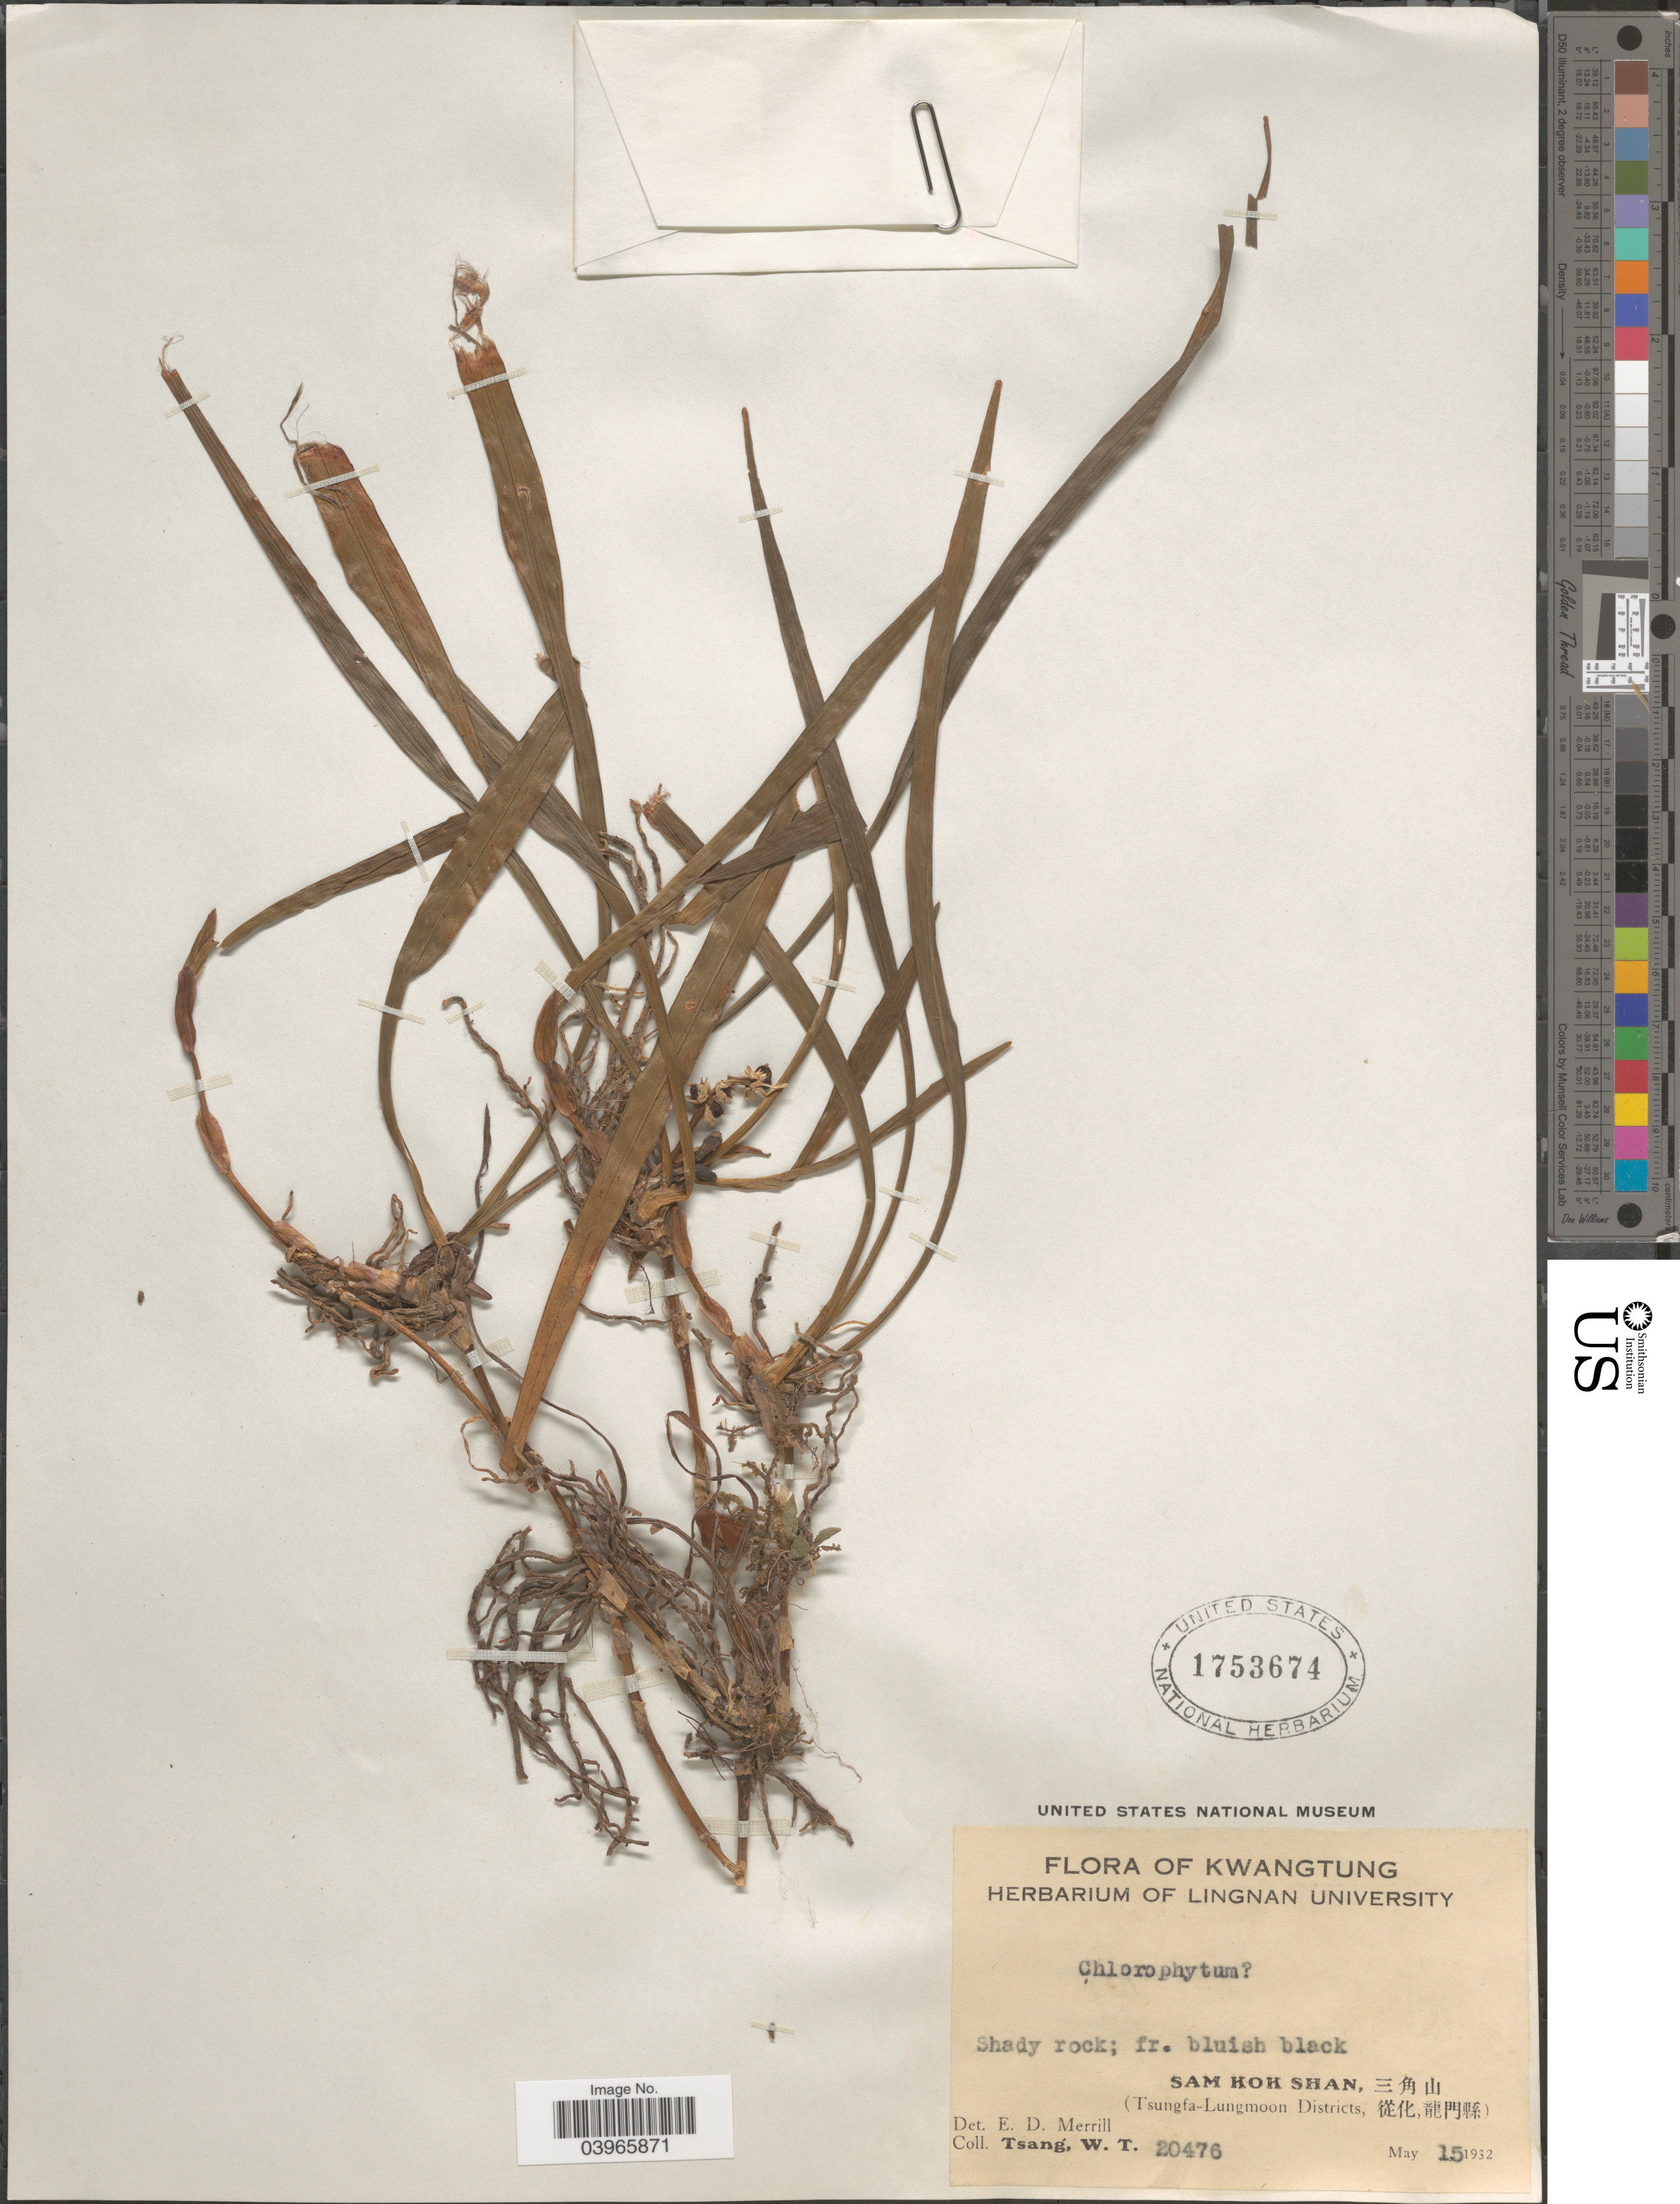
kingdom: Plantae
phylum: Tracheophyta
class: Liliopsida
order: Asparagales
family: Asparagaceae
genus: Ophiopogon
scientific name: Ophiopogon sp.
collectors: W. T. Tsang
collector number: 20476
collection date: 1932-05-15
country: China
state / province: Guangdong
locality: Kwangtung. Sam Kok Shan, X. (Tsungfa-Lungmoon Districts, X).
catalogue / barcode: US 1753674